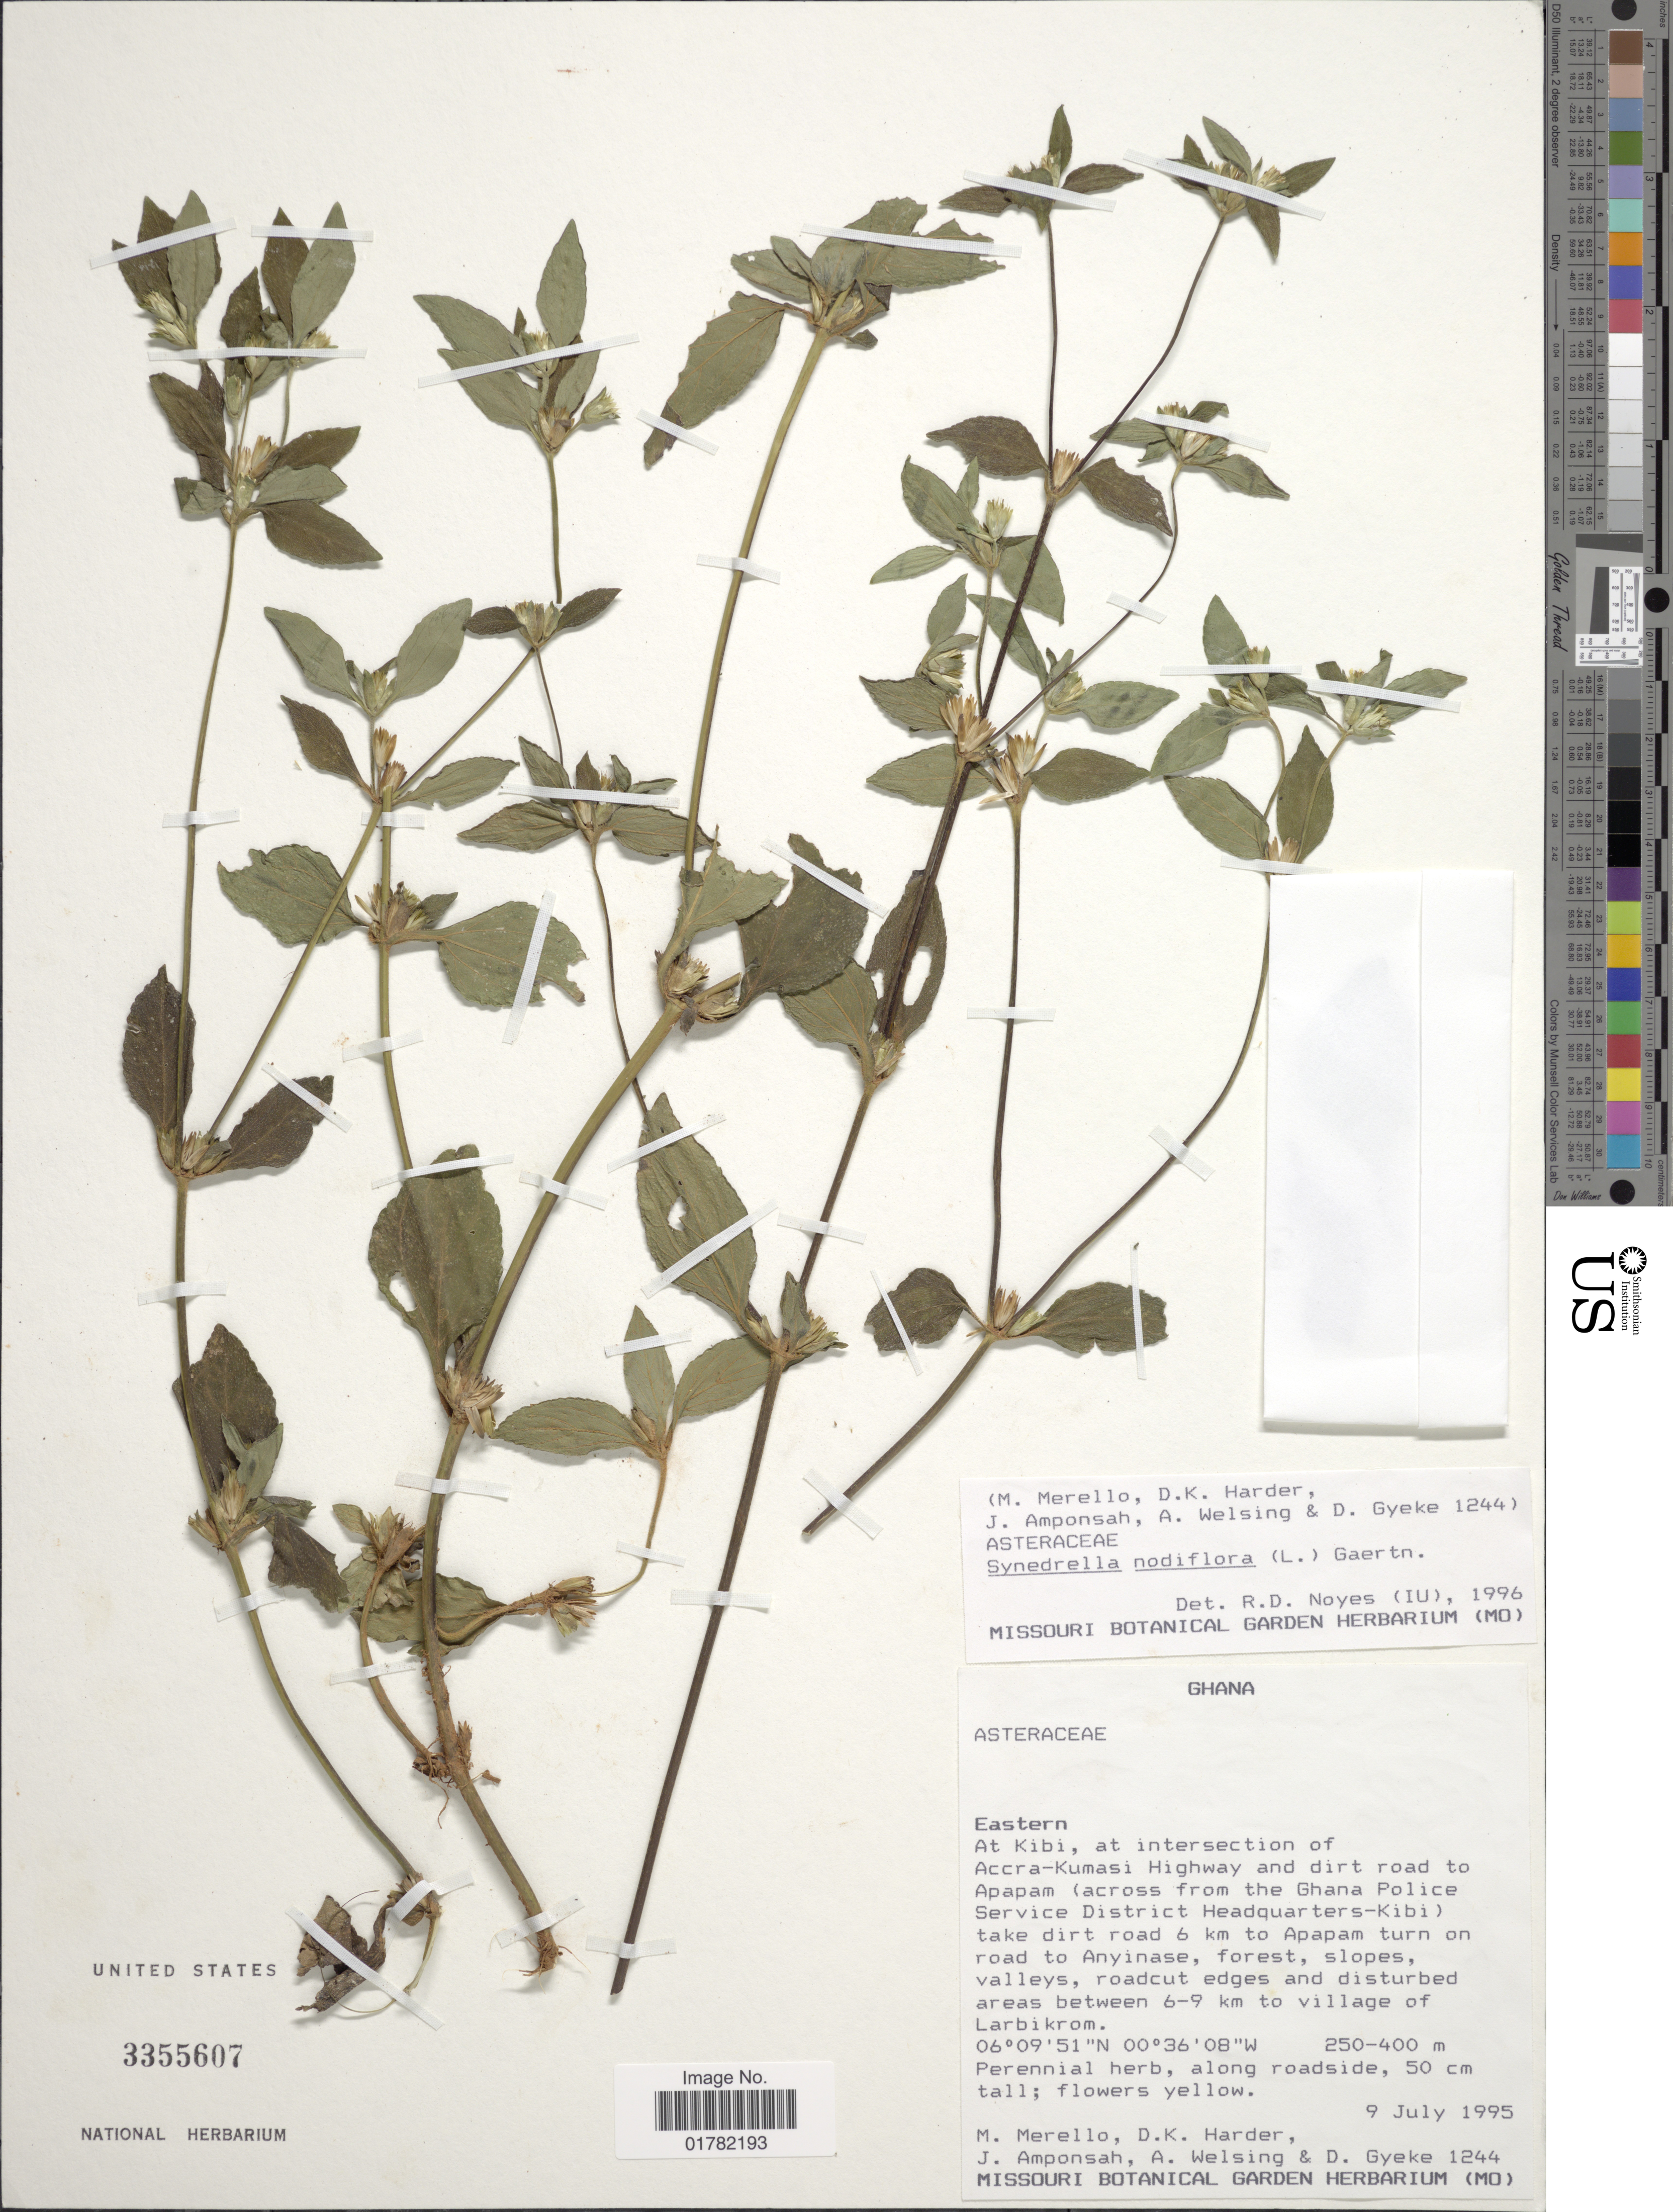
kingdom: Plantae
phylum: Tracheophyta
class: Magnoliopsida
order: Asterales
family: Asteraceae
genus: Synedrella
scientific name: Synedrella nodiflora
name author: (L.) Gaertn.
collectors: M. Merello, D. Harder, J. Amponsah, A. Welsing & D. Gyeke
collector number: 1244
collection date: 1995-07-09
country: Ghana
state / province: Eastern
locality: At Kibi, at intersection of Accra-umasi highway and dirt road to Apapam (across from the Ghana Police Service District Headquarters-Kibi) take dirt road 6 km to Apapam turn on road to Anyinase, forest, slopes, valleys, roadcut edges and disturbed areas between 6-9 km to village of Larbikrom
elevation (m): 250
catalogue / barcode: US 3355607